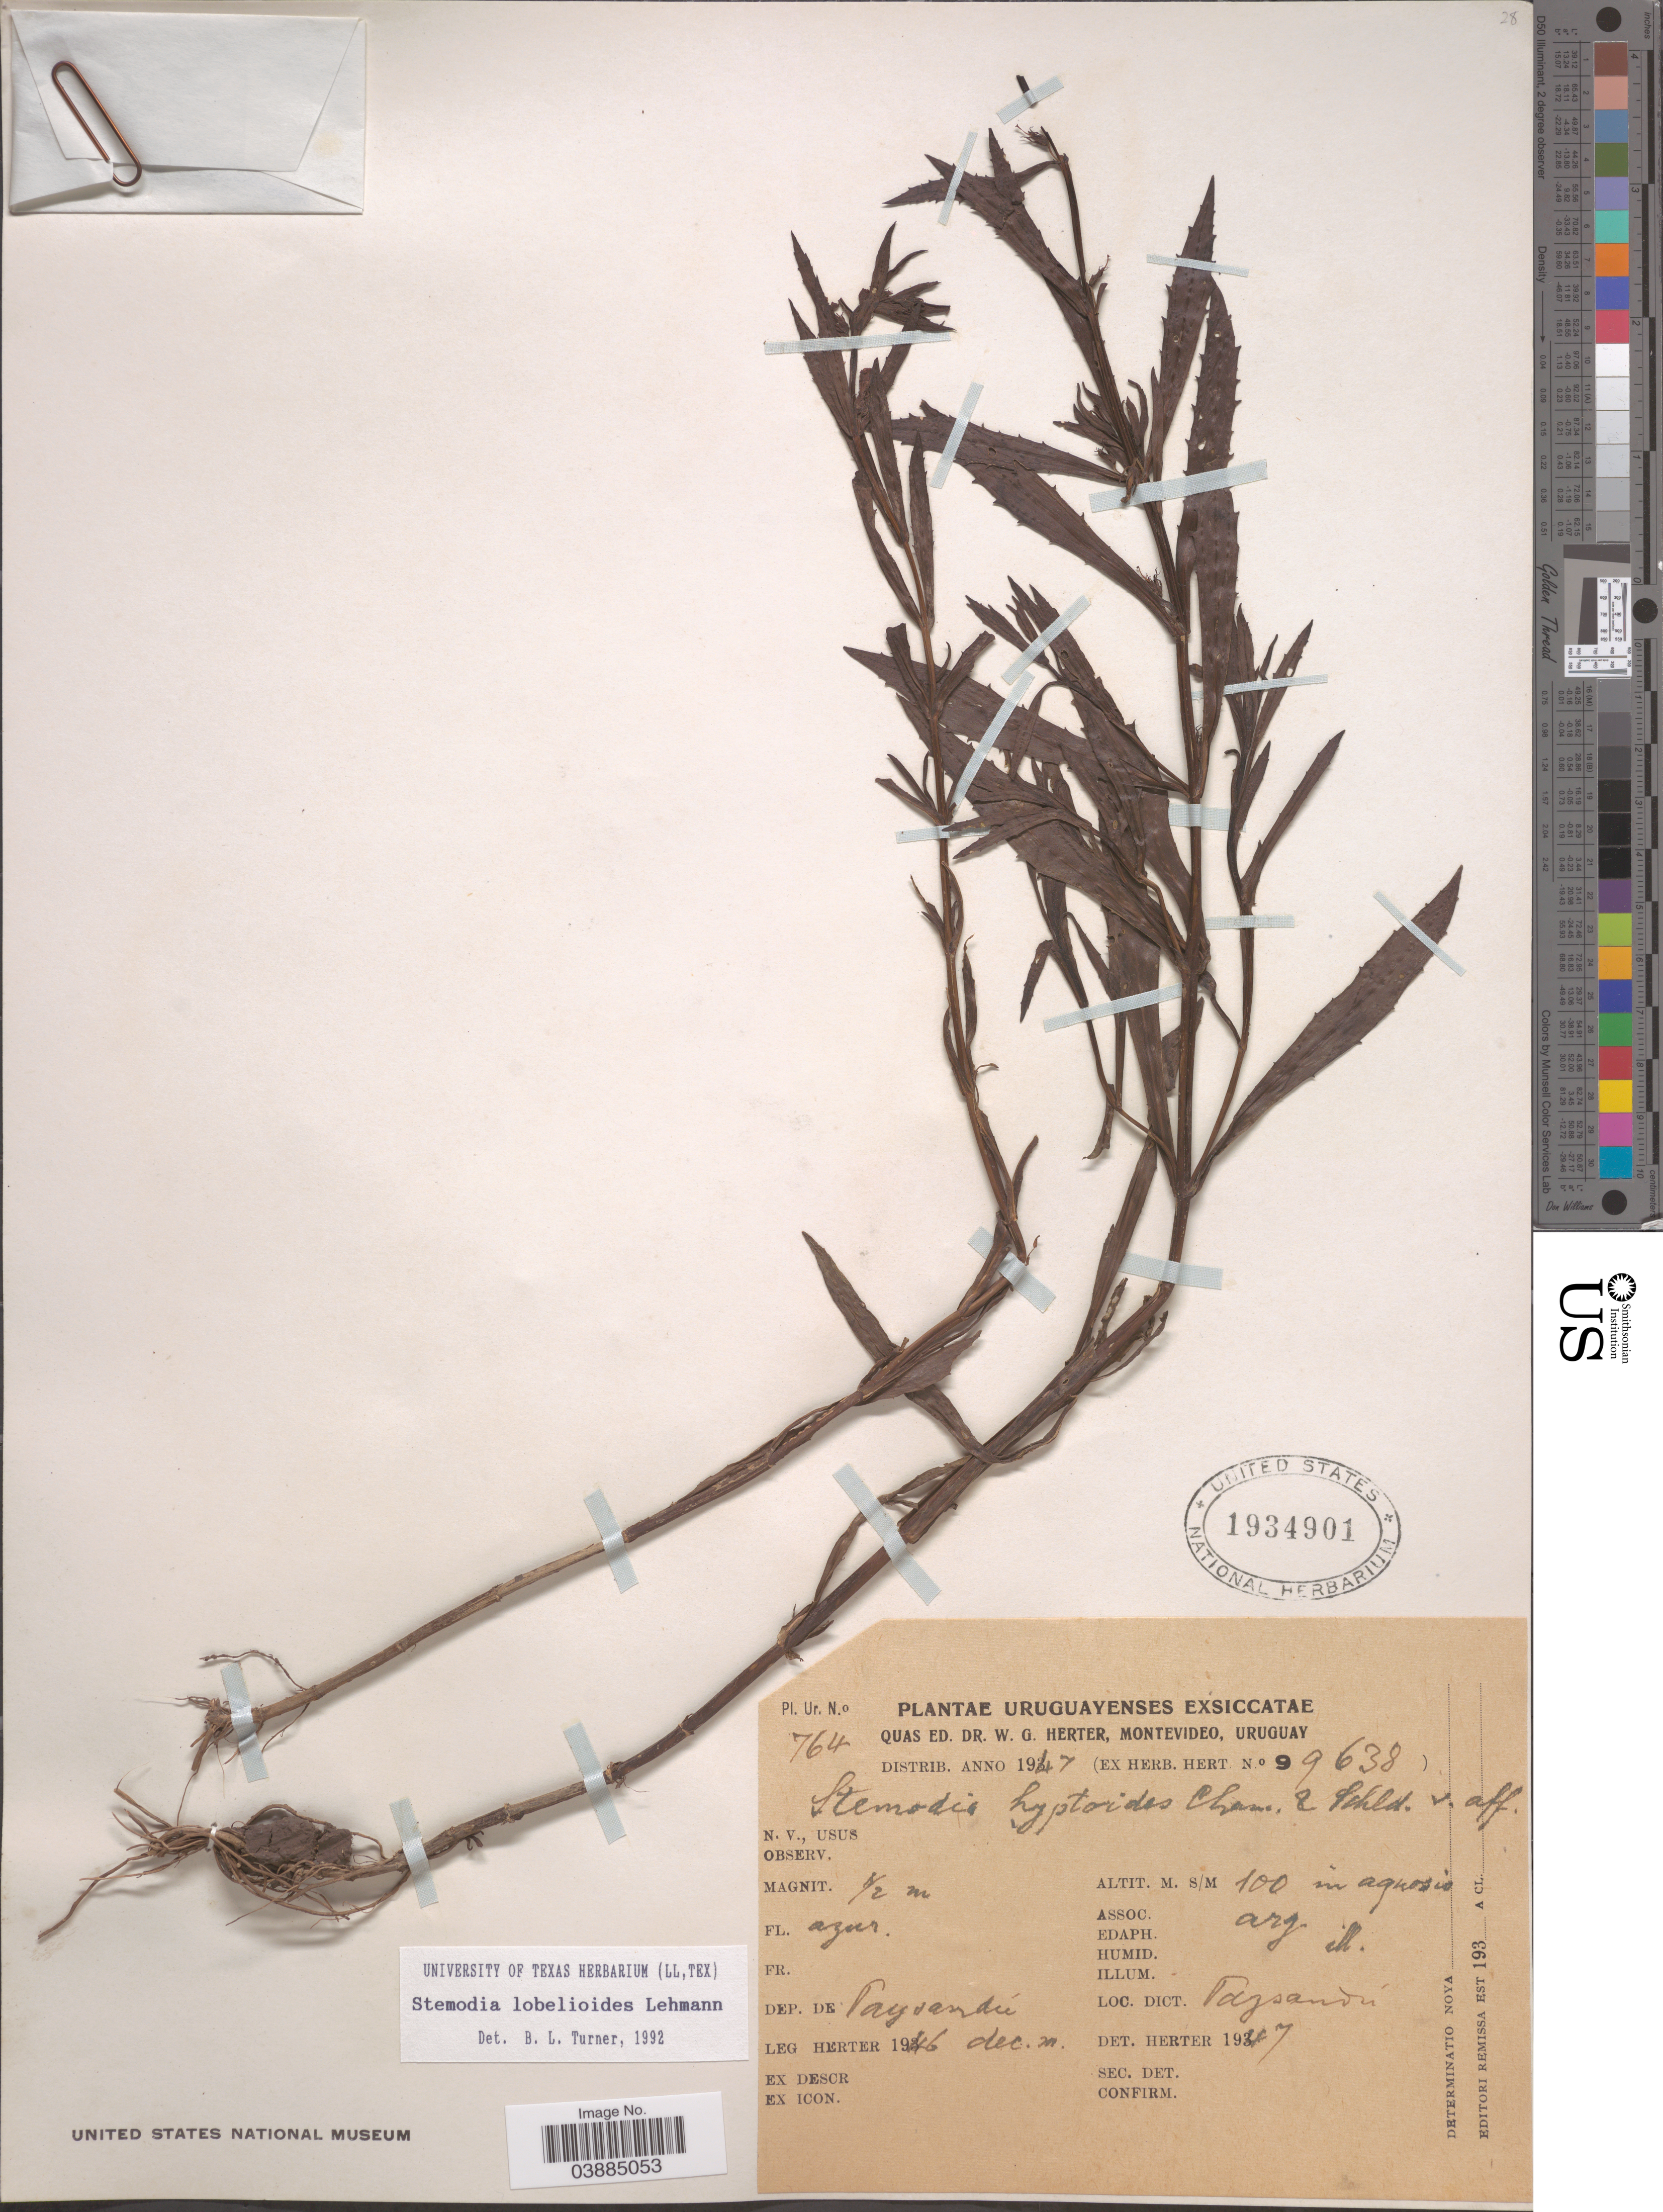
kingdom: Plantae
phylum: Tracheophyta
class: Magnoliopsida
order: Lamiales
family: Plantaginaceae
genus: Stemodia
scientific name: Stemodia lobelioides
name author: Lehm.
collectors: W. G. Herter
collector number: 764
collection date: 1947-12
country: Uruguay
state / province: Paysandu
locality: Dep. de Paysandu.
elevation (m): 100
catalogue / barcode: US 1934901